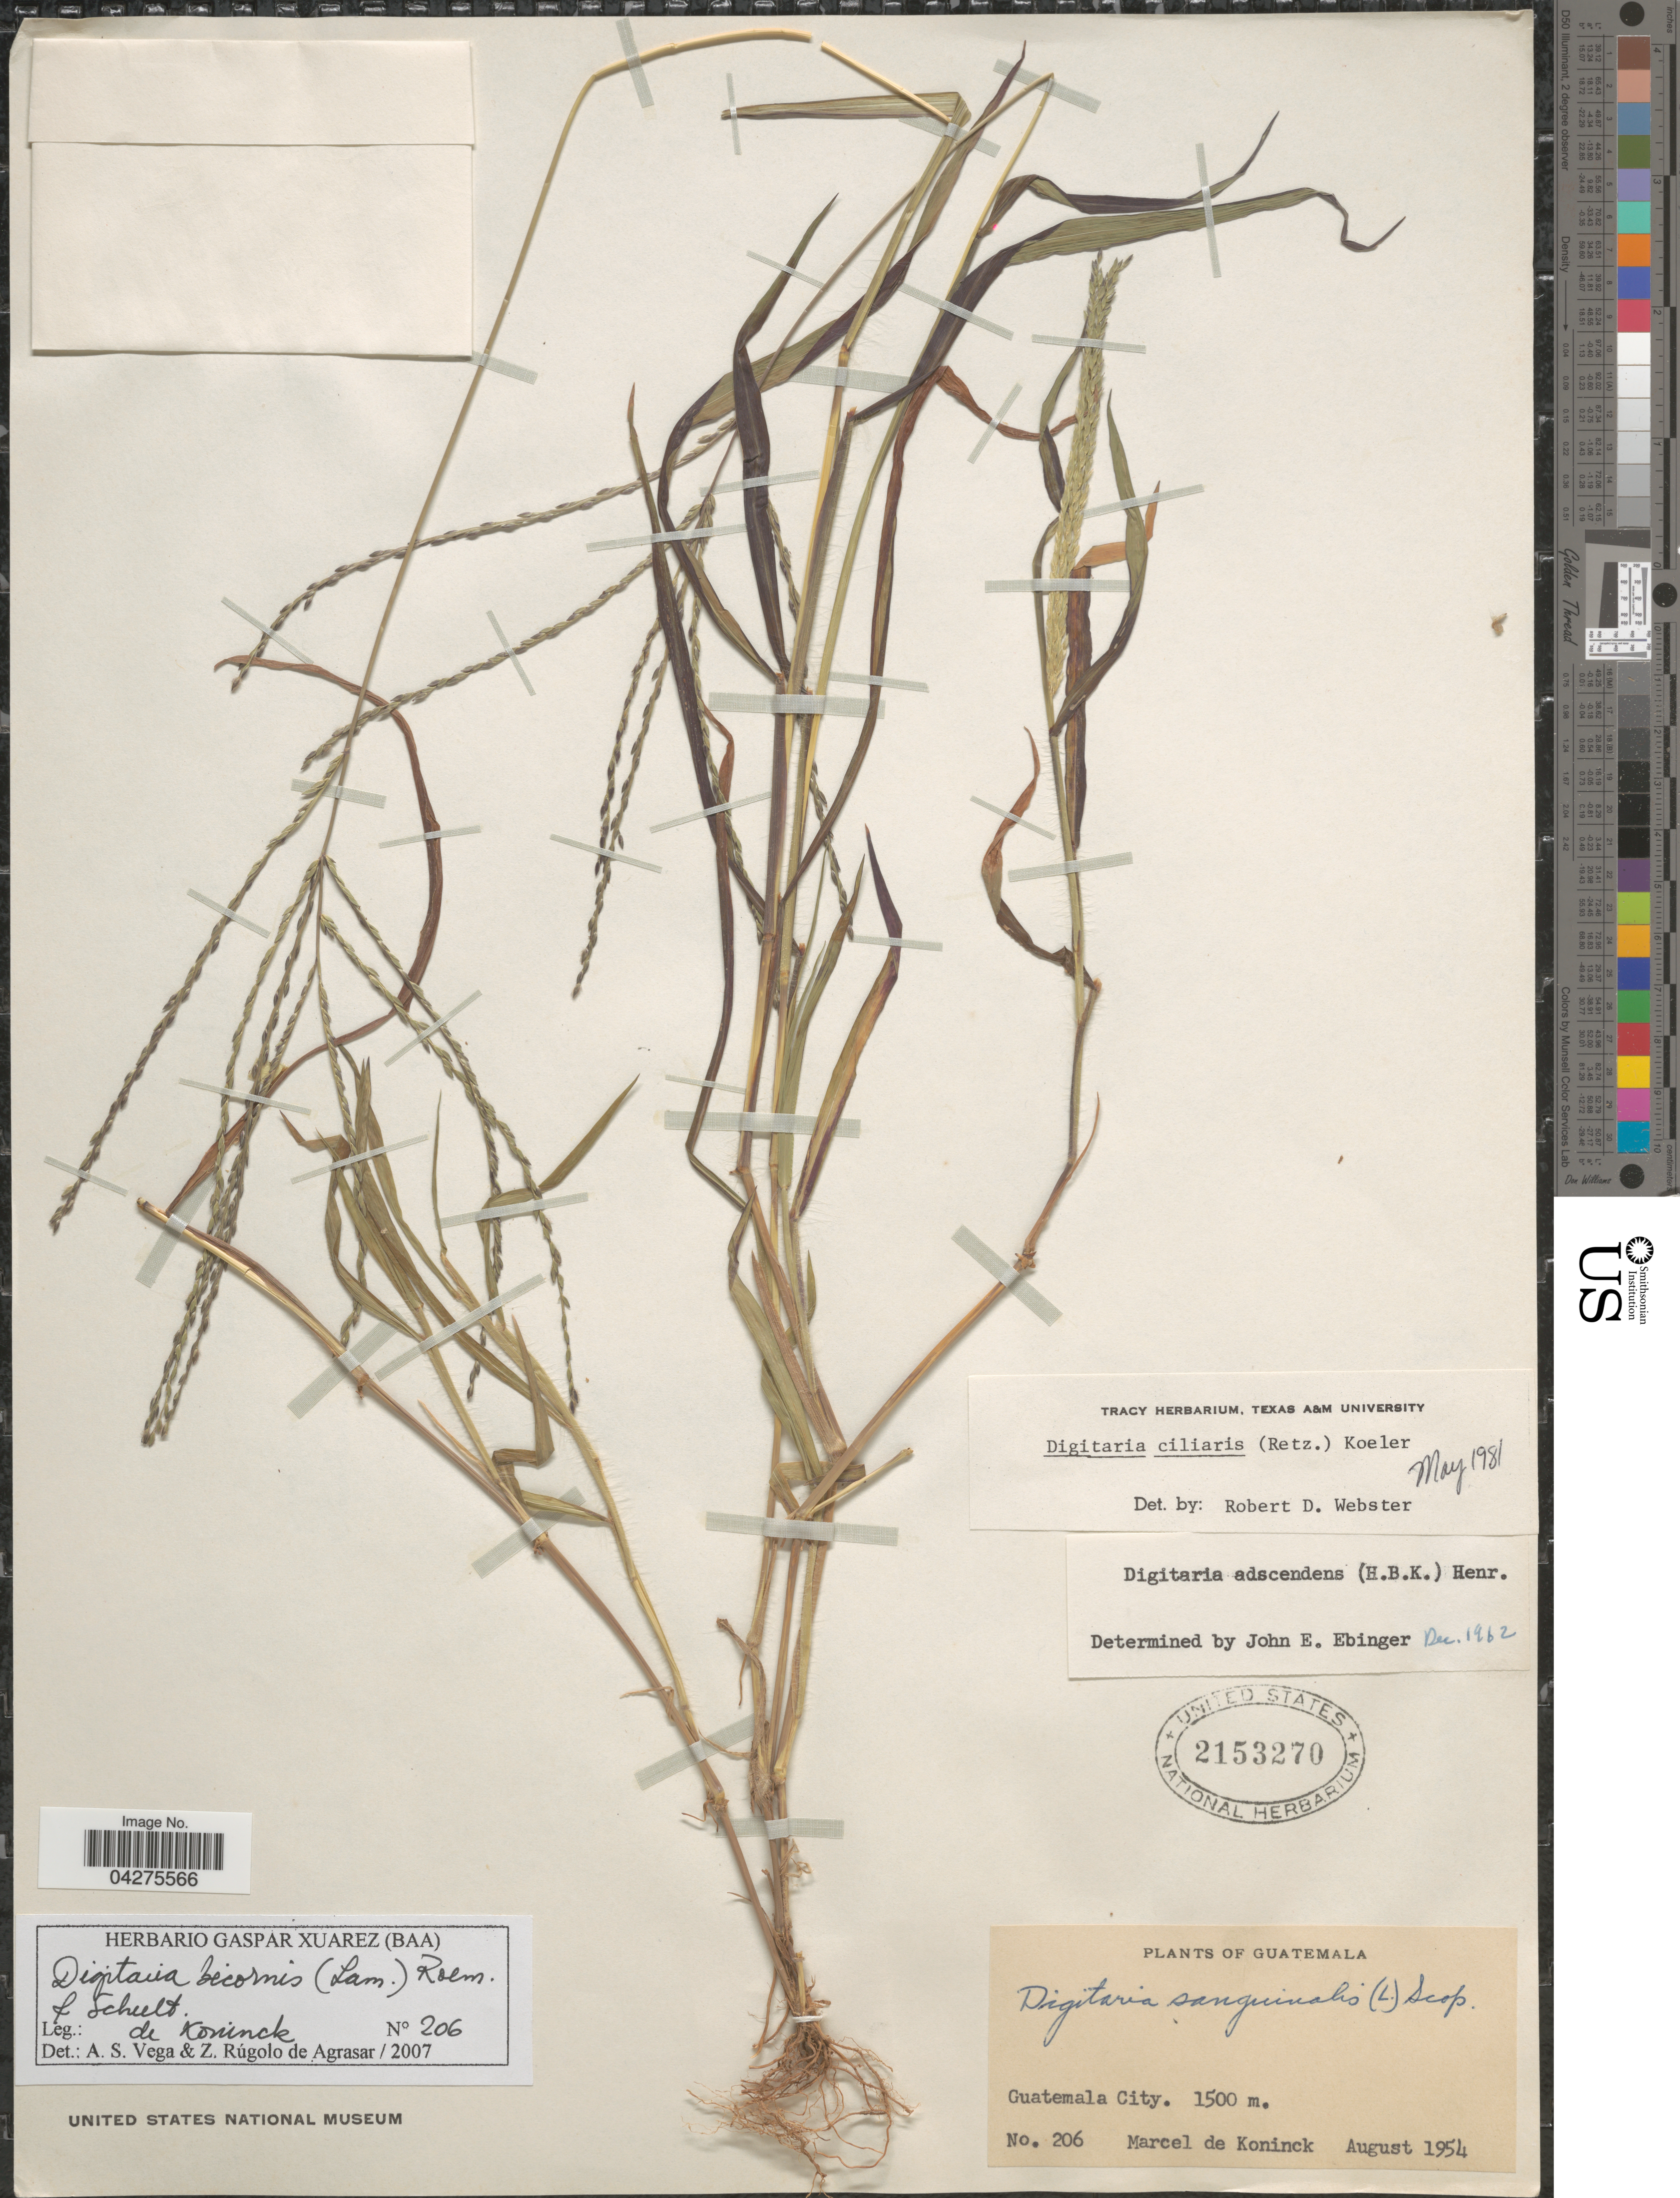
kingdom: Plantae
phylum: Tracheophyta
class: Liliopsida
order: Poales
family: Poaceae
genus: Digitaria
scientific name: Digitaria bicornis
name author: (Lam.) Roem. & Schult.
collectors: M. Koninck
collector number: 206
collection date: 1954-08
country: Guatemala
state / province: Guatemala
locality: Guatemala City.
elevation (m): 1500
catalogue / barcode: US 2153270